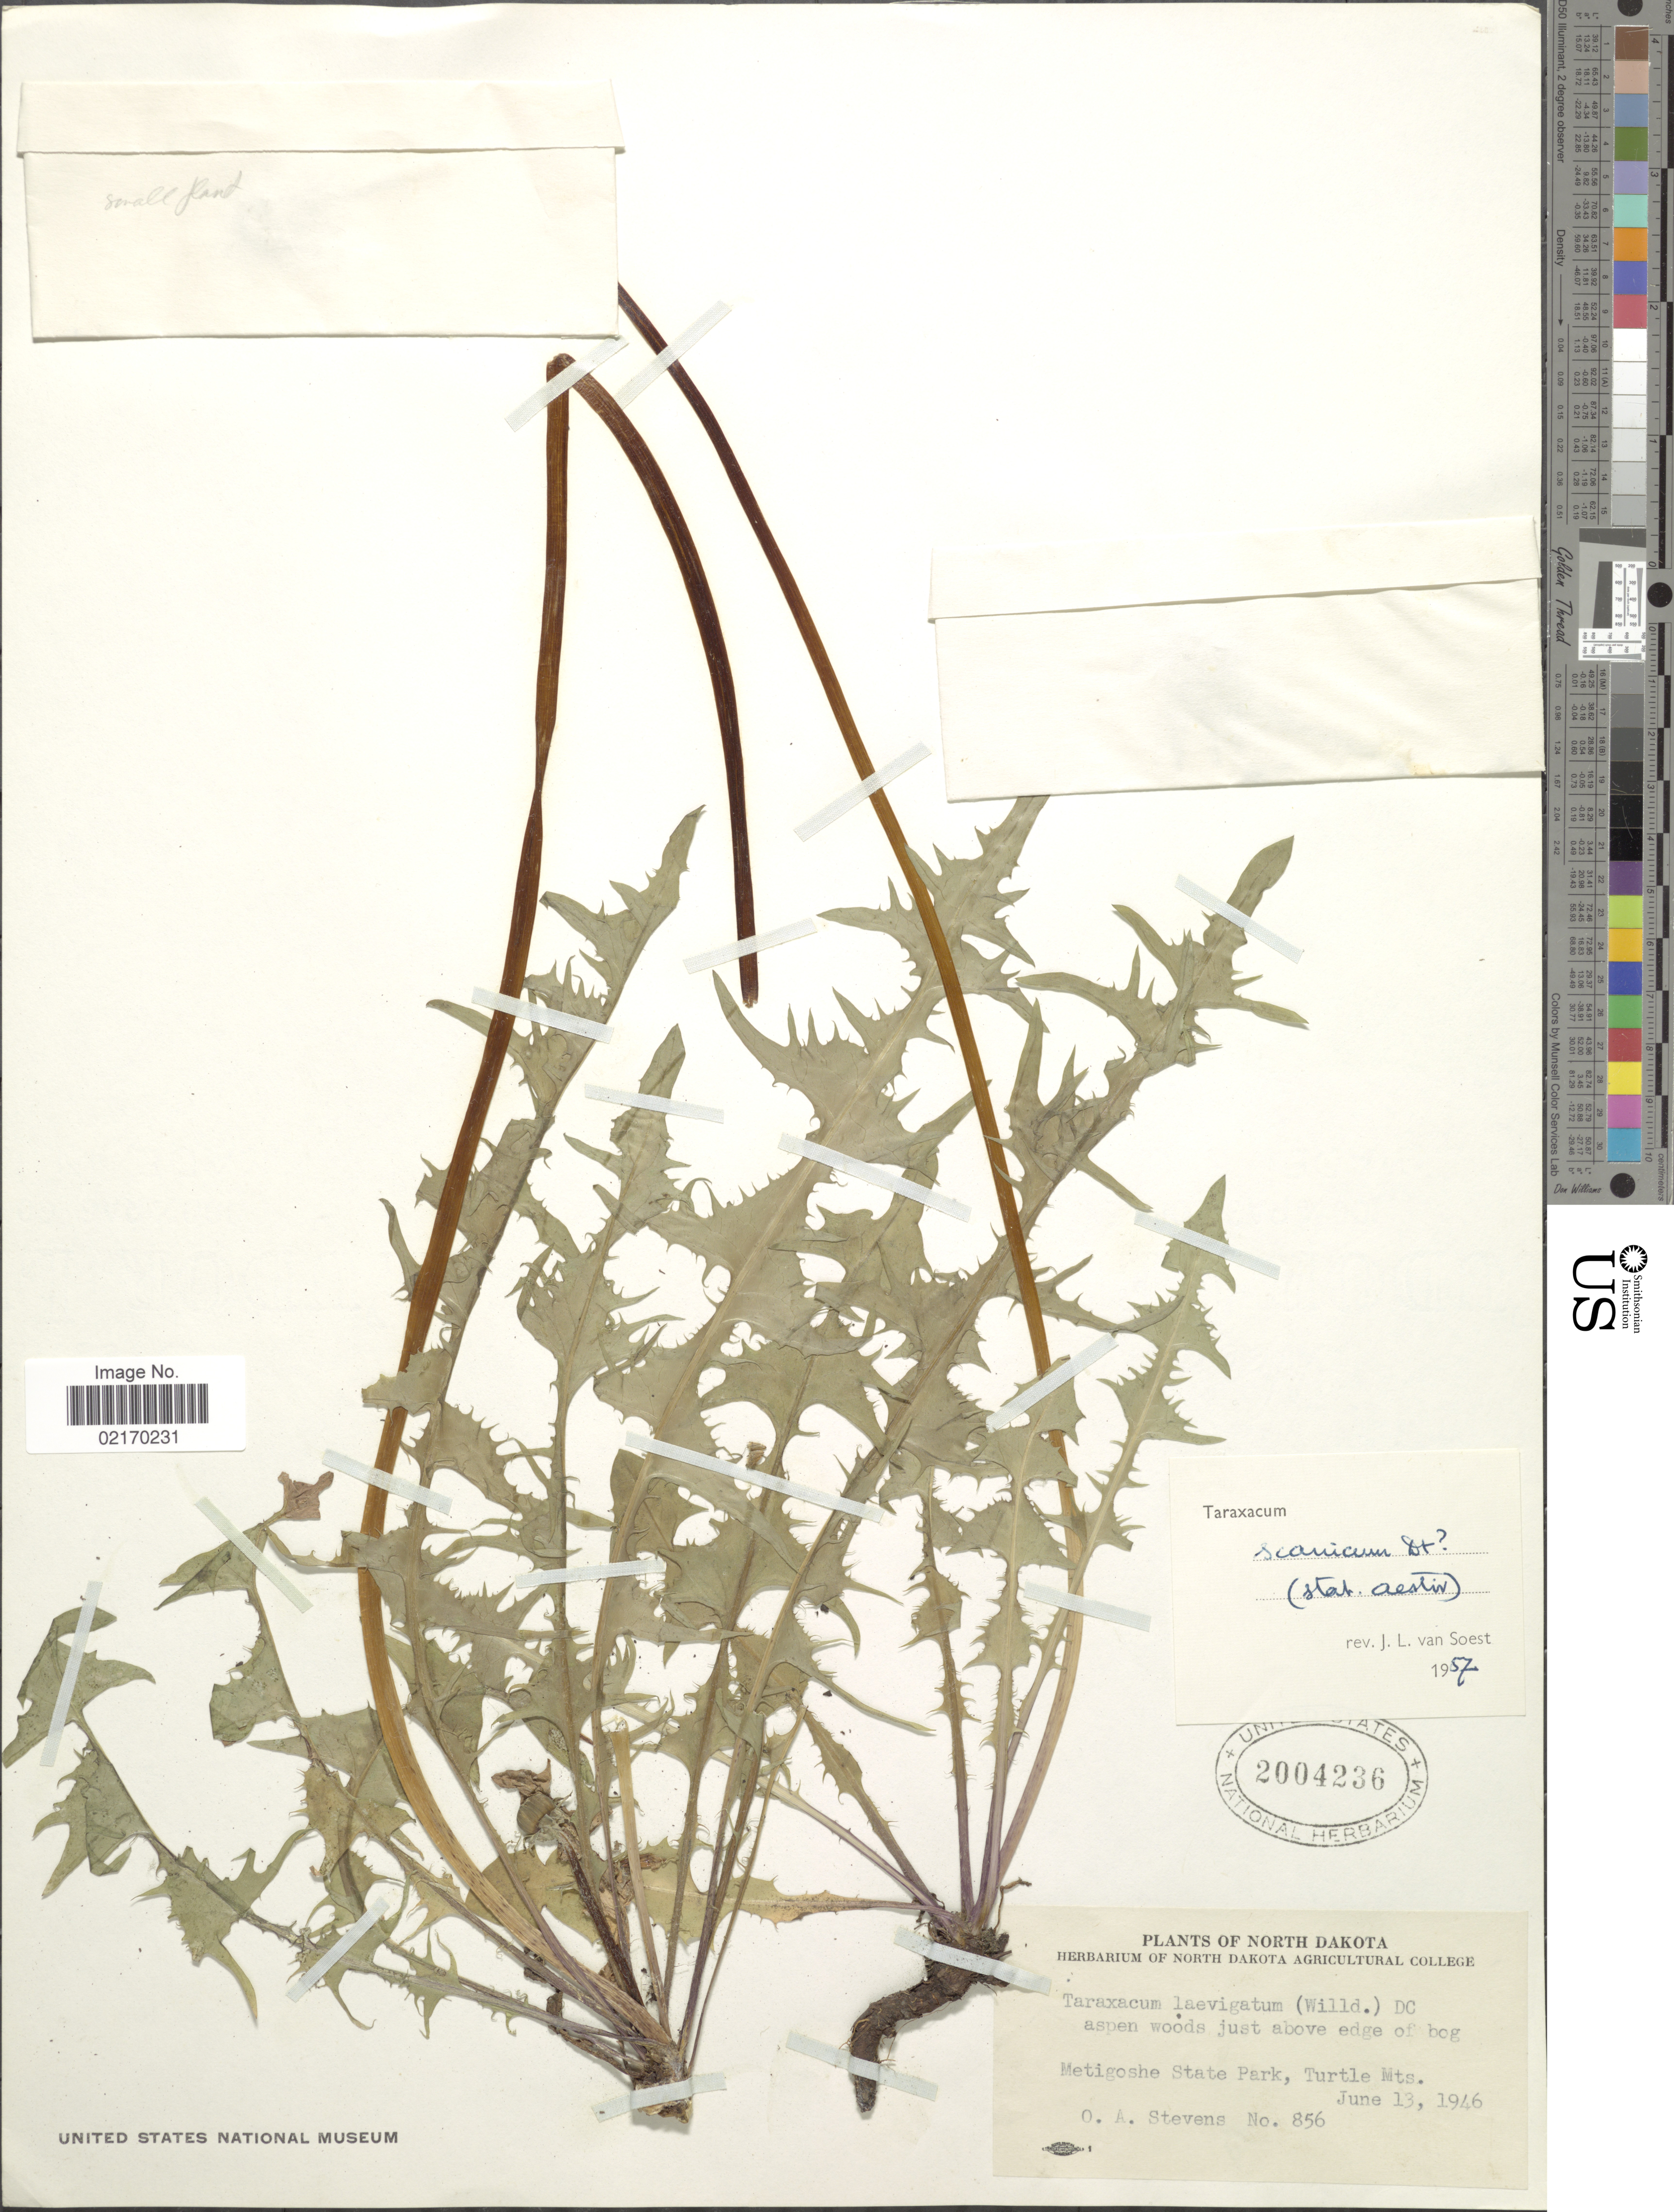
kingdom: Plantae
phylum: Tracheophyta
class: Magnoliopsida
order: Asterales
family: Asteraceae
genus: Taraxacum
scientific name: Taraxacum scanicum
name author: Dahlst.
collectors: O. A. Stevens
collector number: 856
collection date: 1946-06-13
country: United States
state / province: North Dakota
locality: Metigoshe State Park, Turtle Mts.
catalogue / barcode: US 2004236